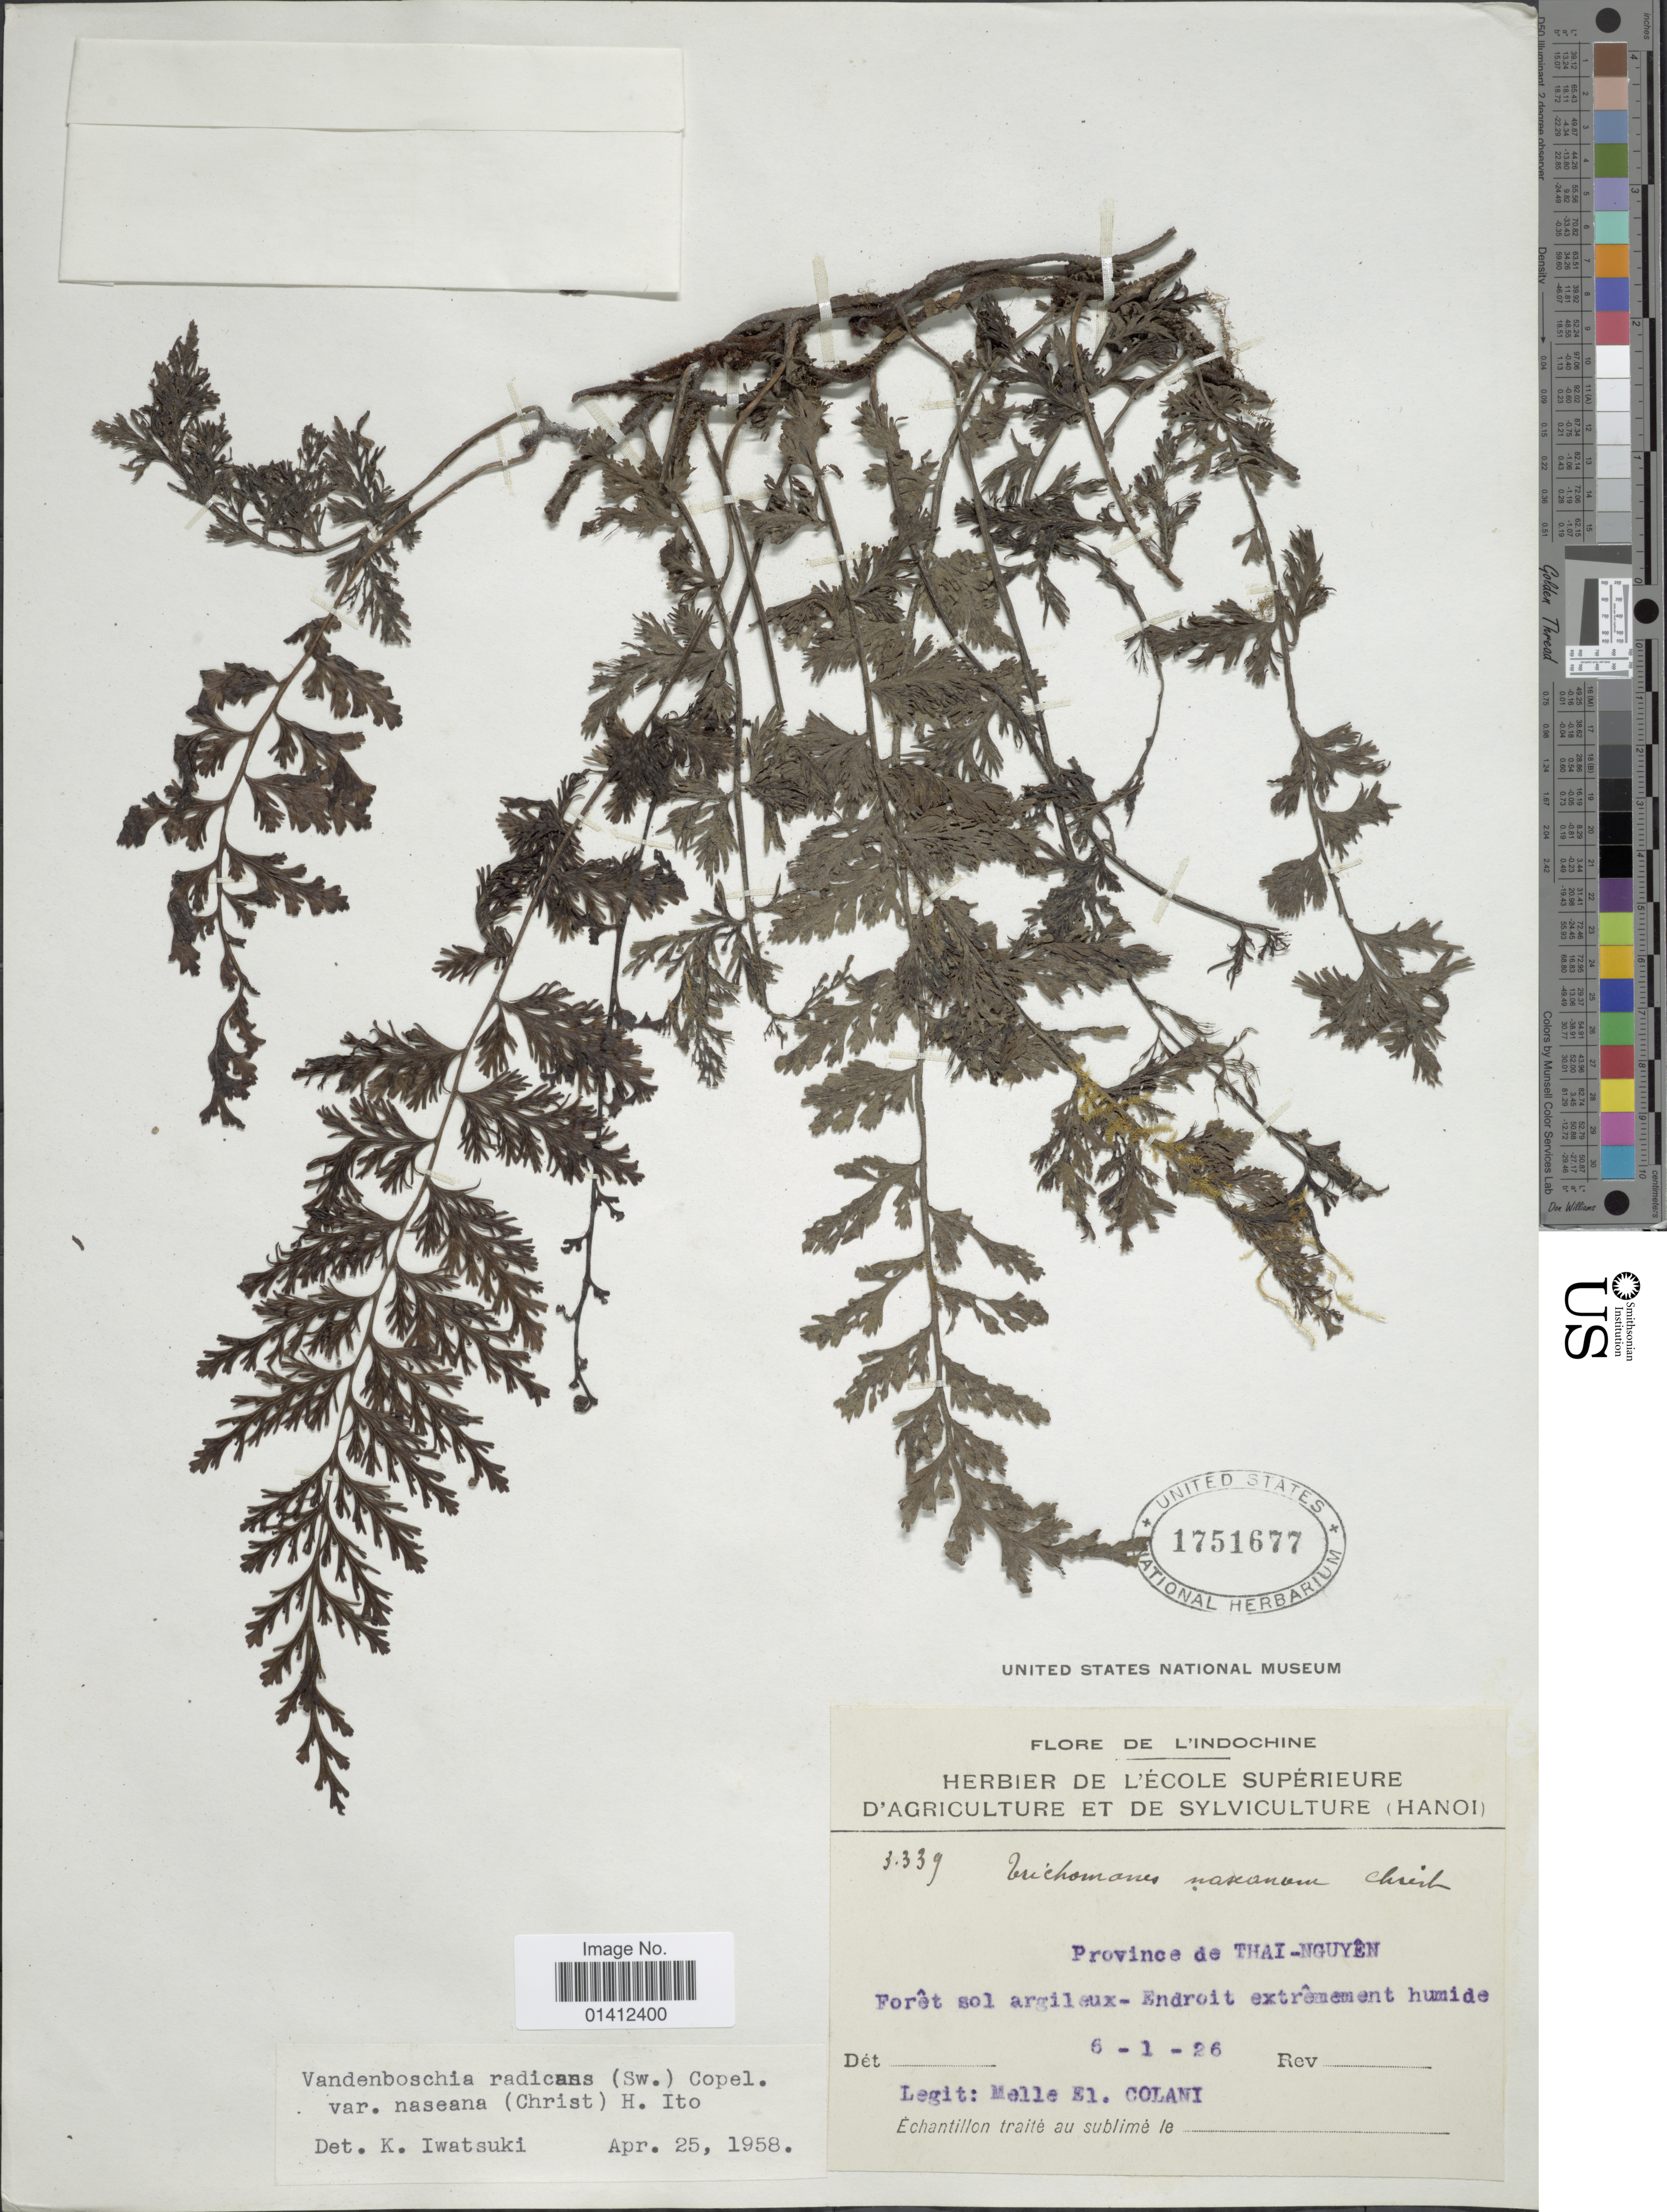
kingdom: Plantae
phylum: Tracheophyta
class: Polypodiopsida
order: Hymenophyllales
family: Hymenophyllaceae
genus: Vandenboschia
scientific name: Vandenboschia radicans var. naseana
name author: (Christ) H. Itô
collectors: E. Colani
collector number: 3339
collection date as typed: Transcribed d/m/y: 6/1/26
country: Vietnam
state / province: Thai Nguyen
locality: Forêt sol argileux-Endroit extrêment humide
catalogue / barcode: US 1751677